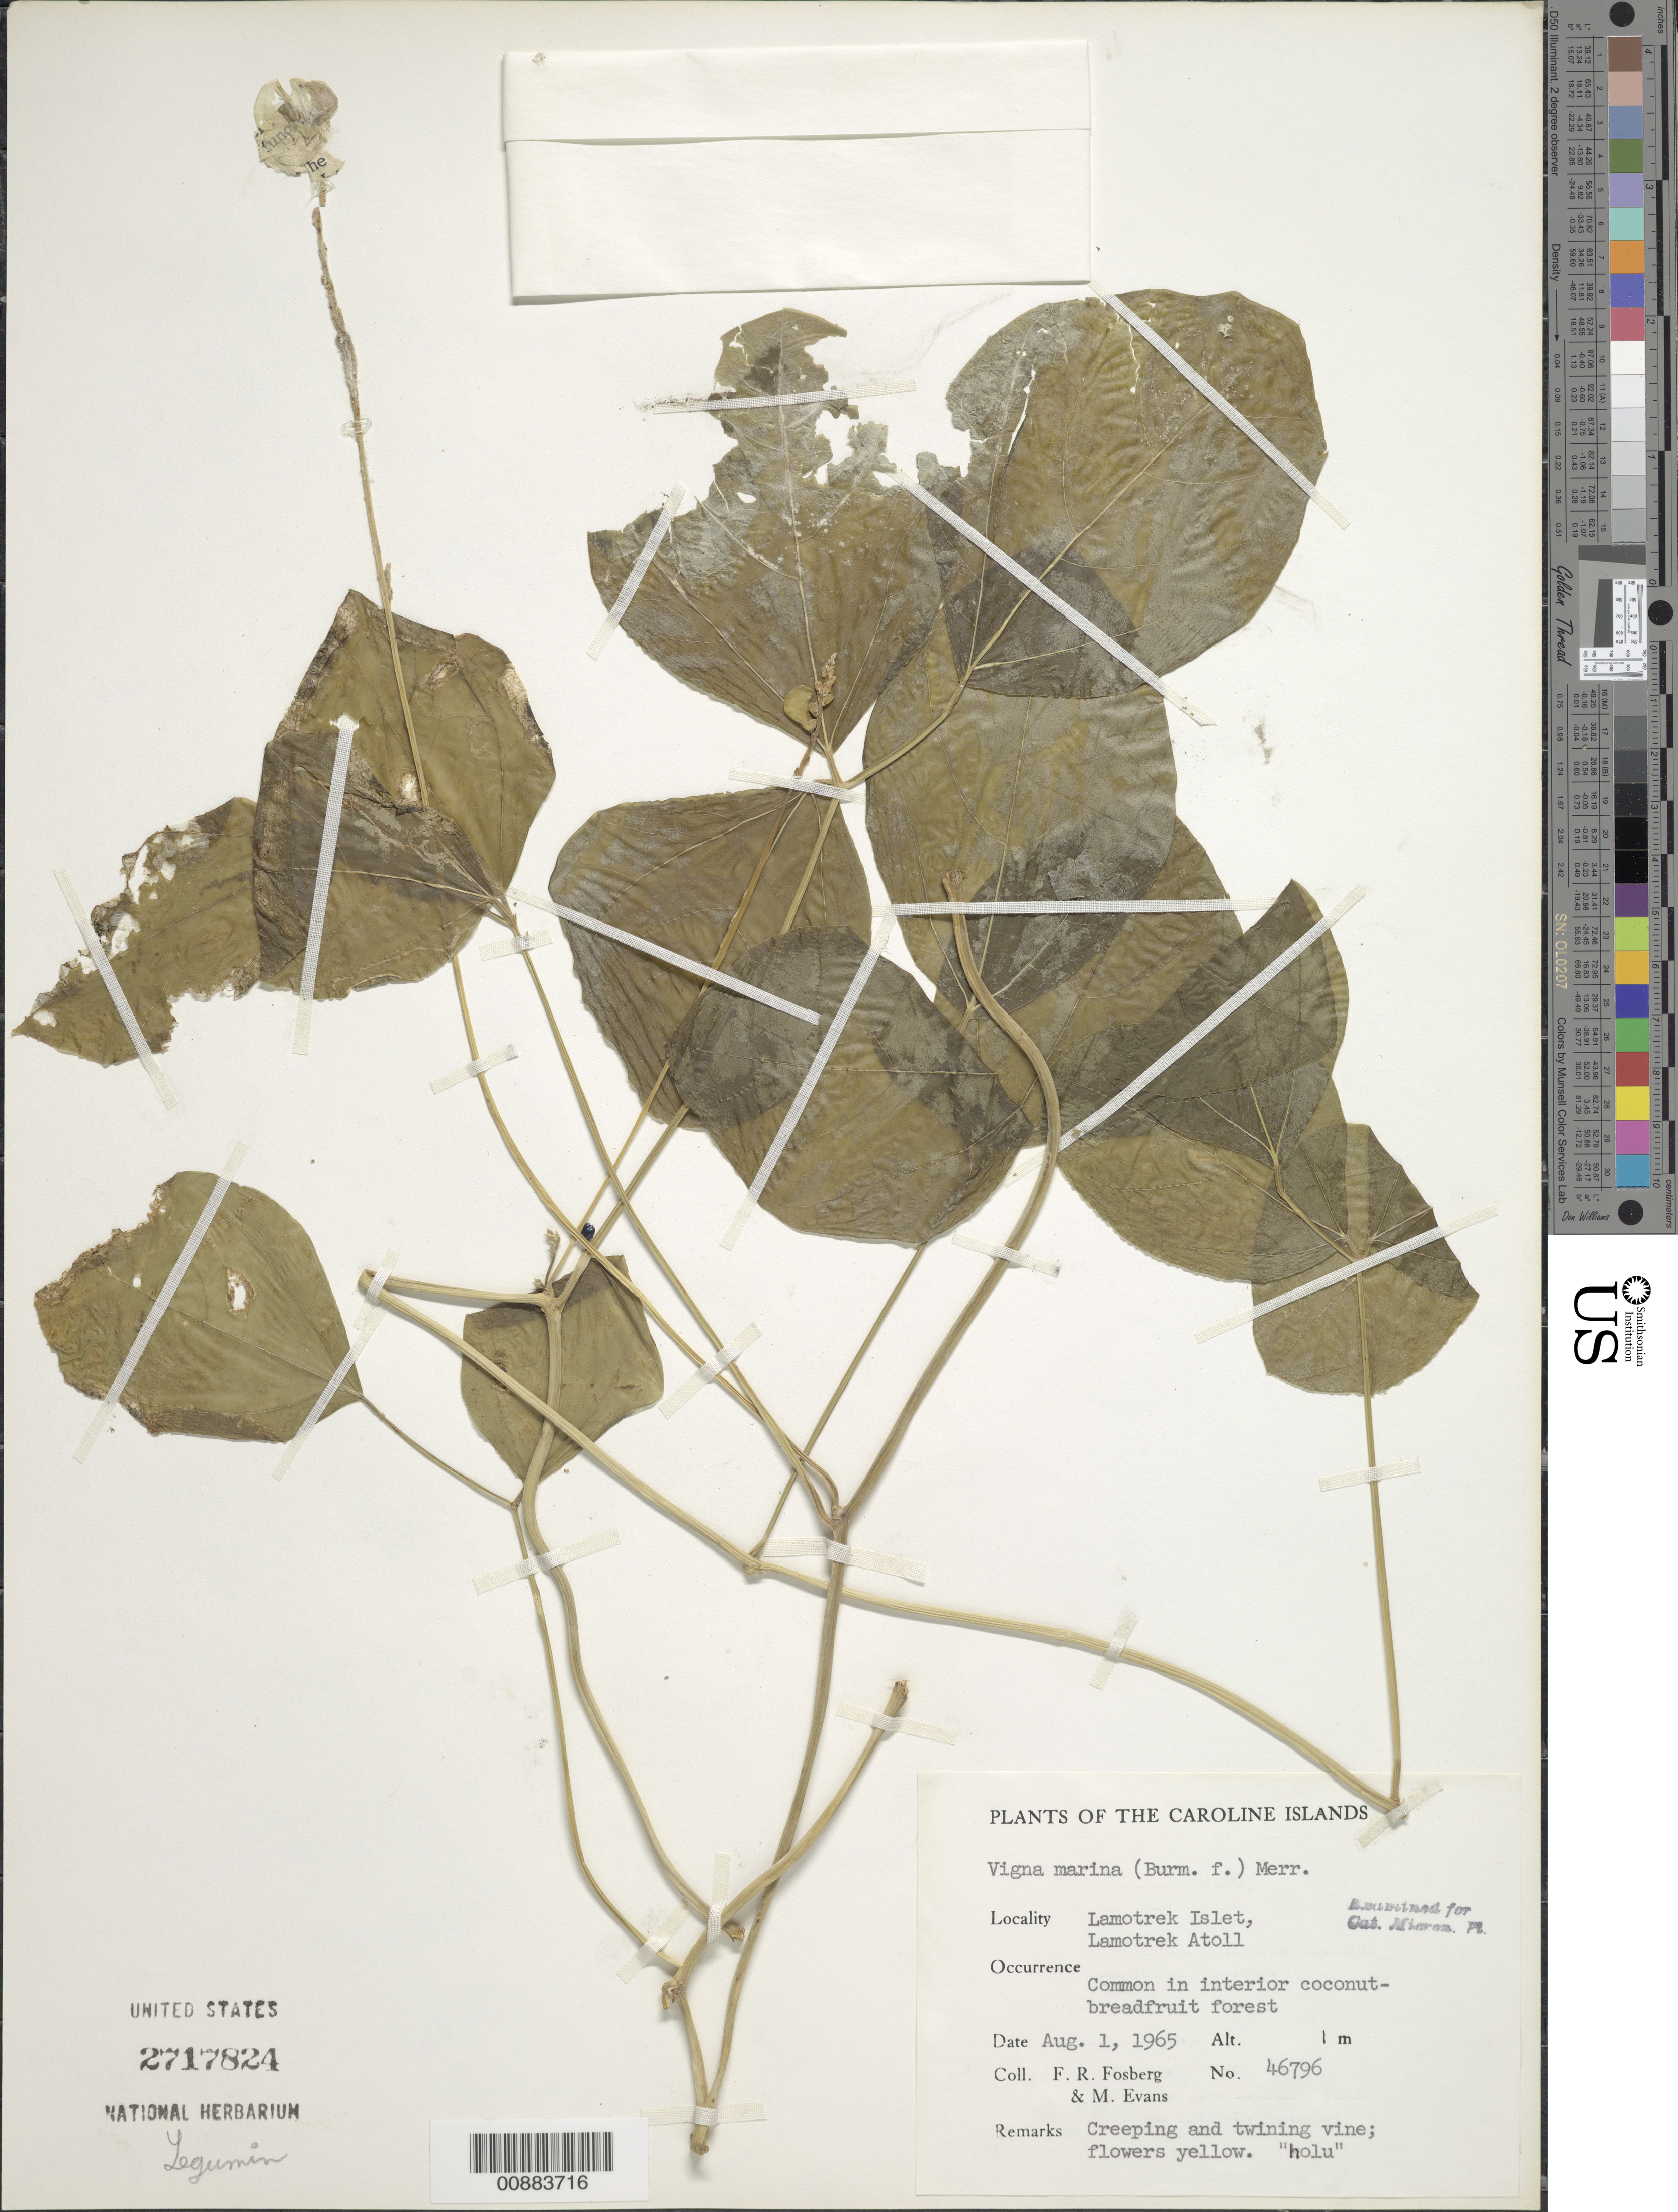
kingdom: Plantae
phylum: Tracheophyta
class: Magnoliopsida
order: Fabales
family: Fabaceae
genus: Vigna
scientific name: Vigna marina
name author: (Burm.) Merr.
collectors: F. R. Fosberg & M. Evans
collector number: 46796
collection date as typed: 01 Aug 1965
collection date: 1965-08-01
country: Micronesia, Federated States of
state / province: Yap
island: Lamotrek Atoll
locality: Lamotrek Islet.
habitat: Common in interior coconut-breadfruit forest.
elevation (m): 1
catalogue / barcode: US 2717824